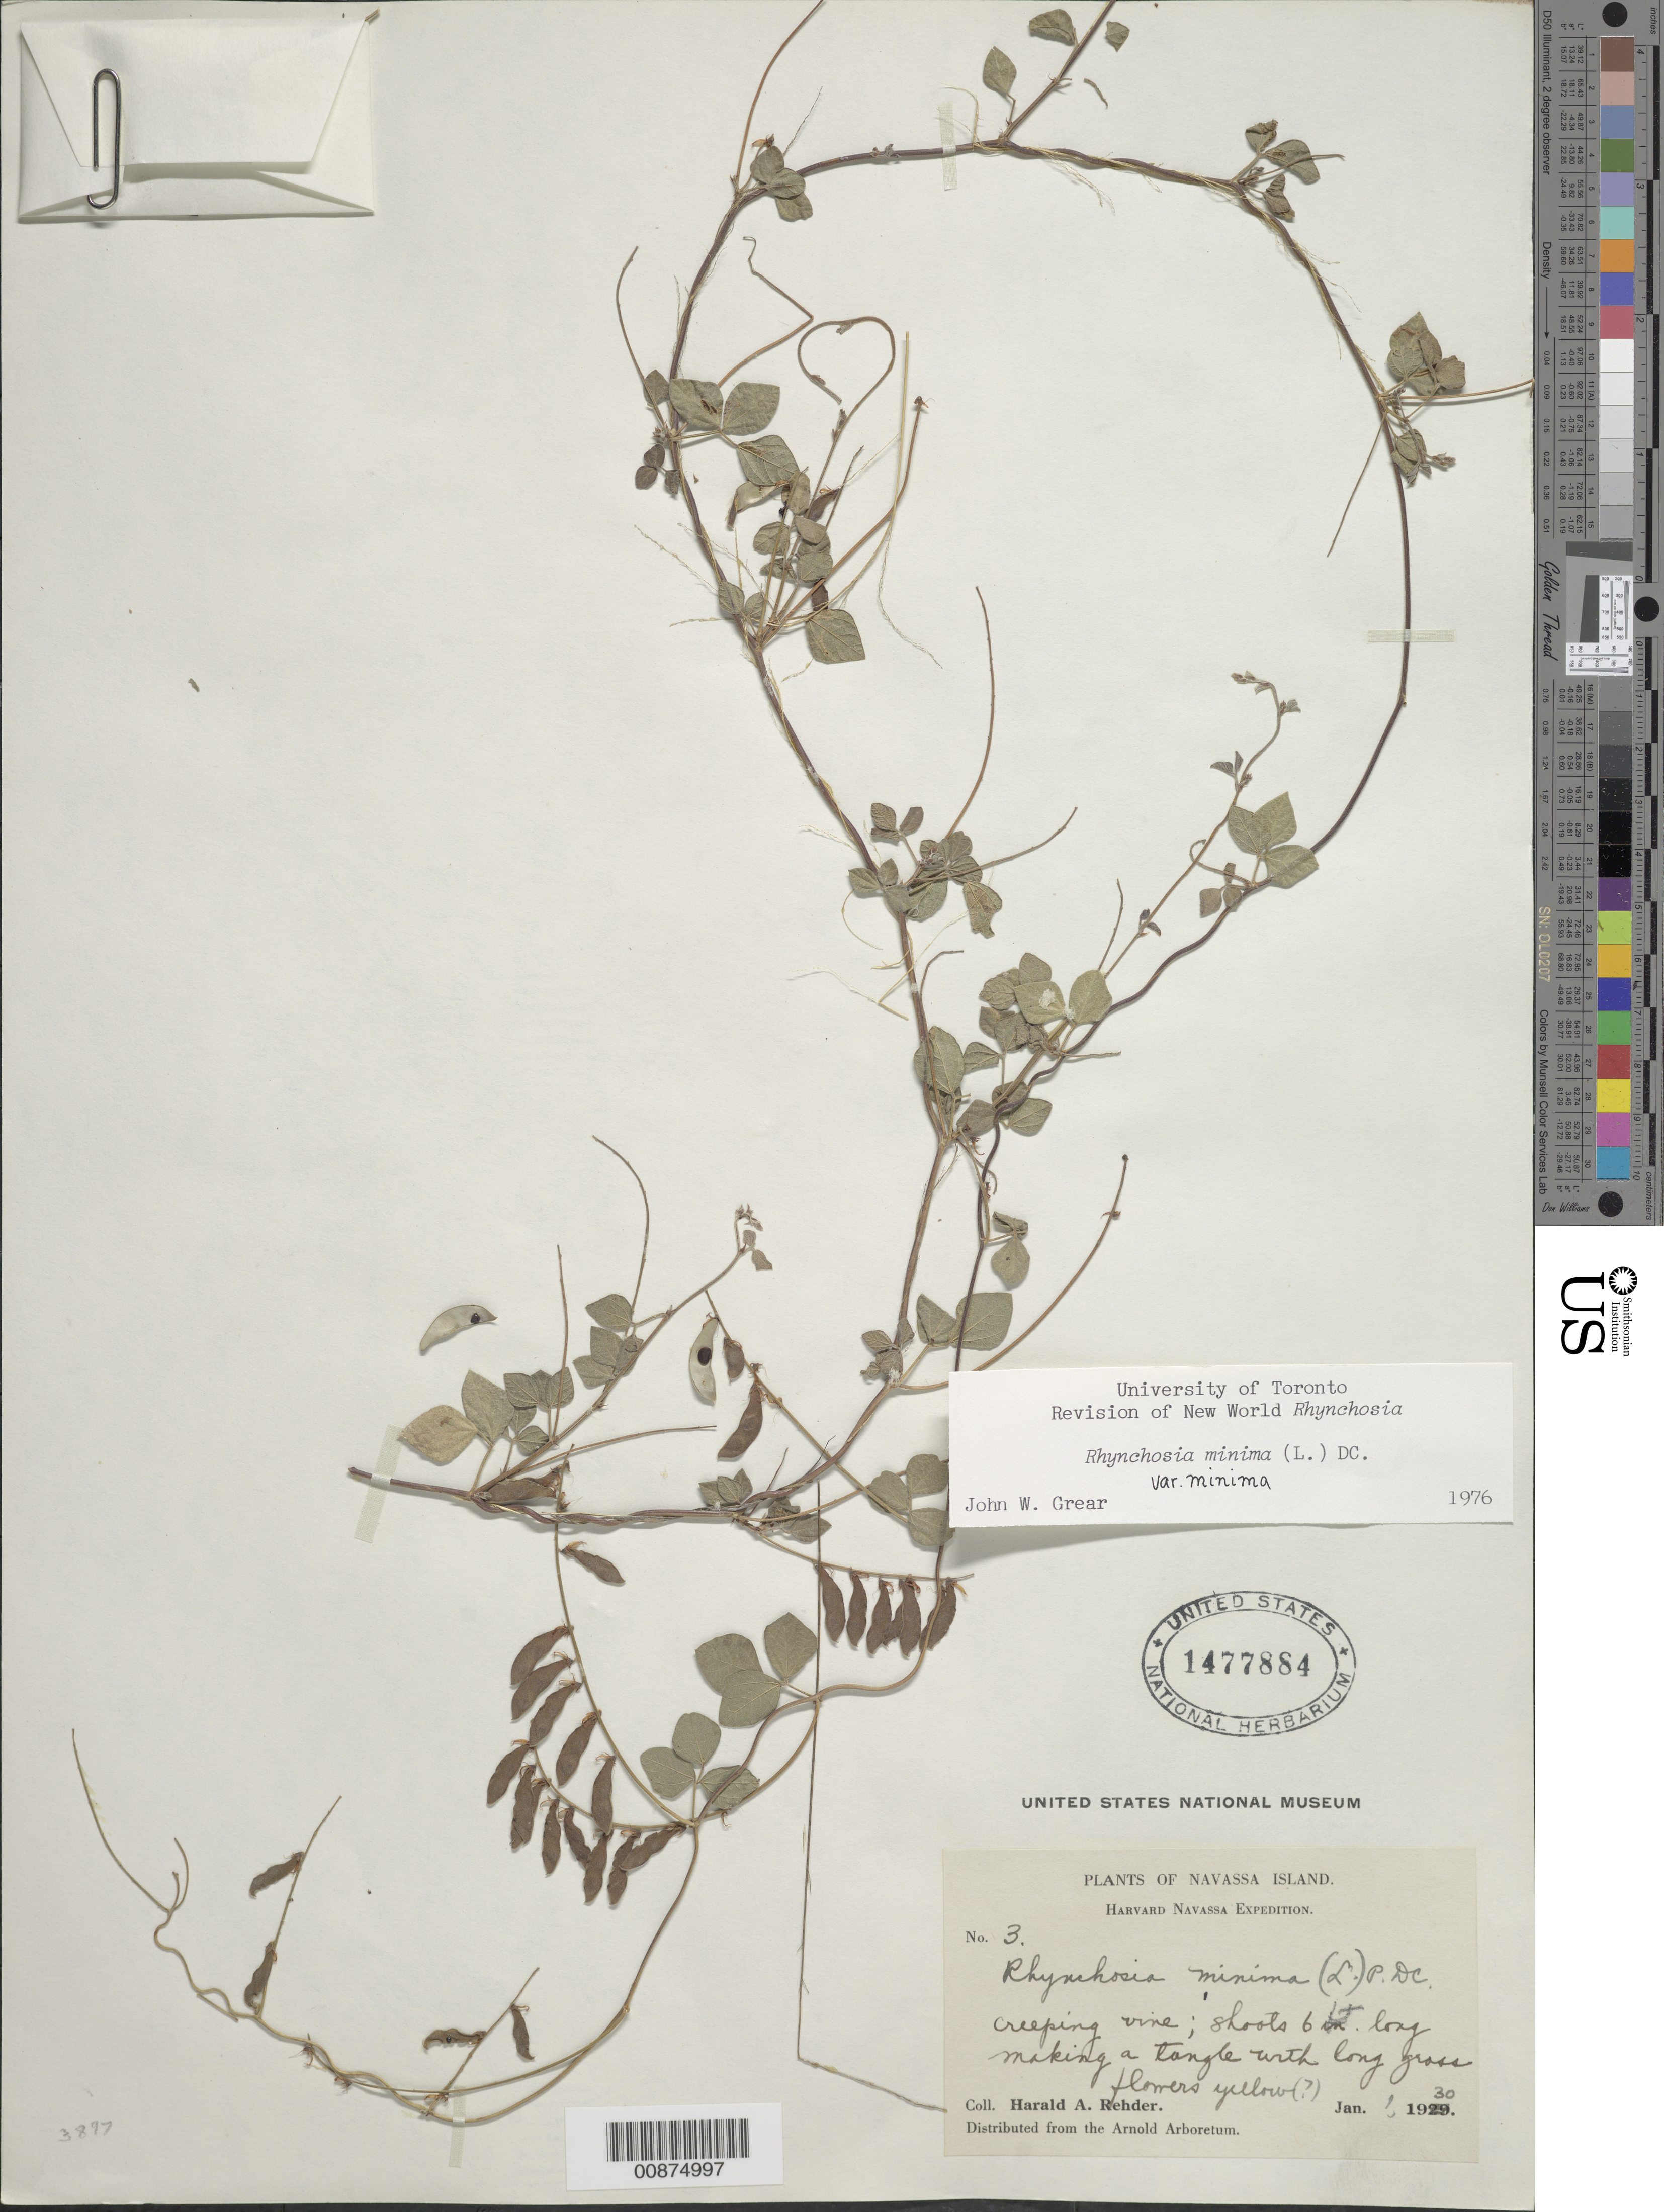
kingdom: Plantae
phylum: Tracheophyta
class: Magnoliopsida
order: Fabales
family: Fabaceae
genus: Rhynchosia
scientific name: Rhynchosia minima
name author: (L.) DC.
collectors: H. A. Rehder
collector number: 3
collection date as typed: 01 Jan 1930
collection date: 1930-01-01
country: Navassa Island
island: Hispaniola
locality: Navassa Island.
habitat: Making a tangle with long grass.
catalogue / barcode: US 1477884